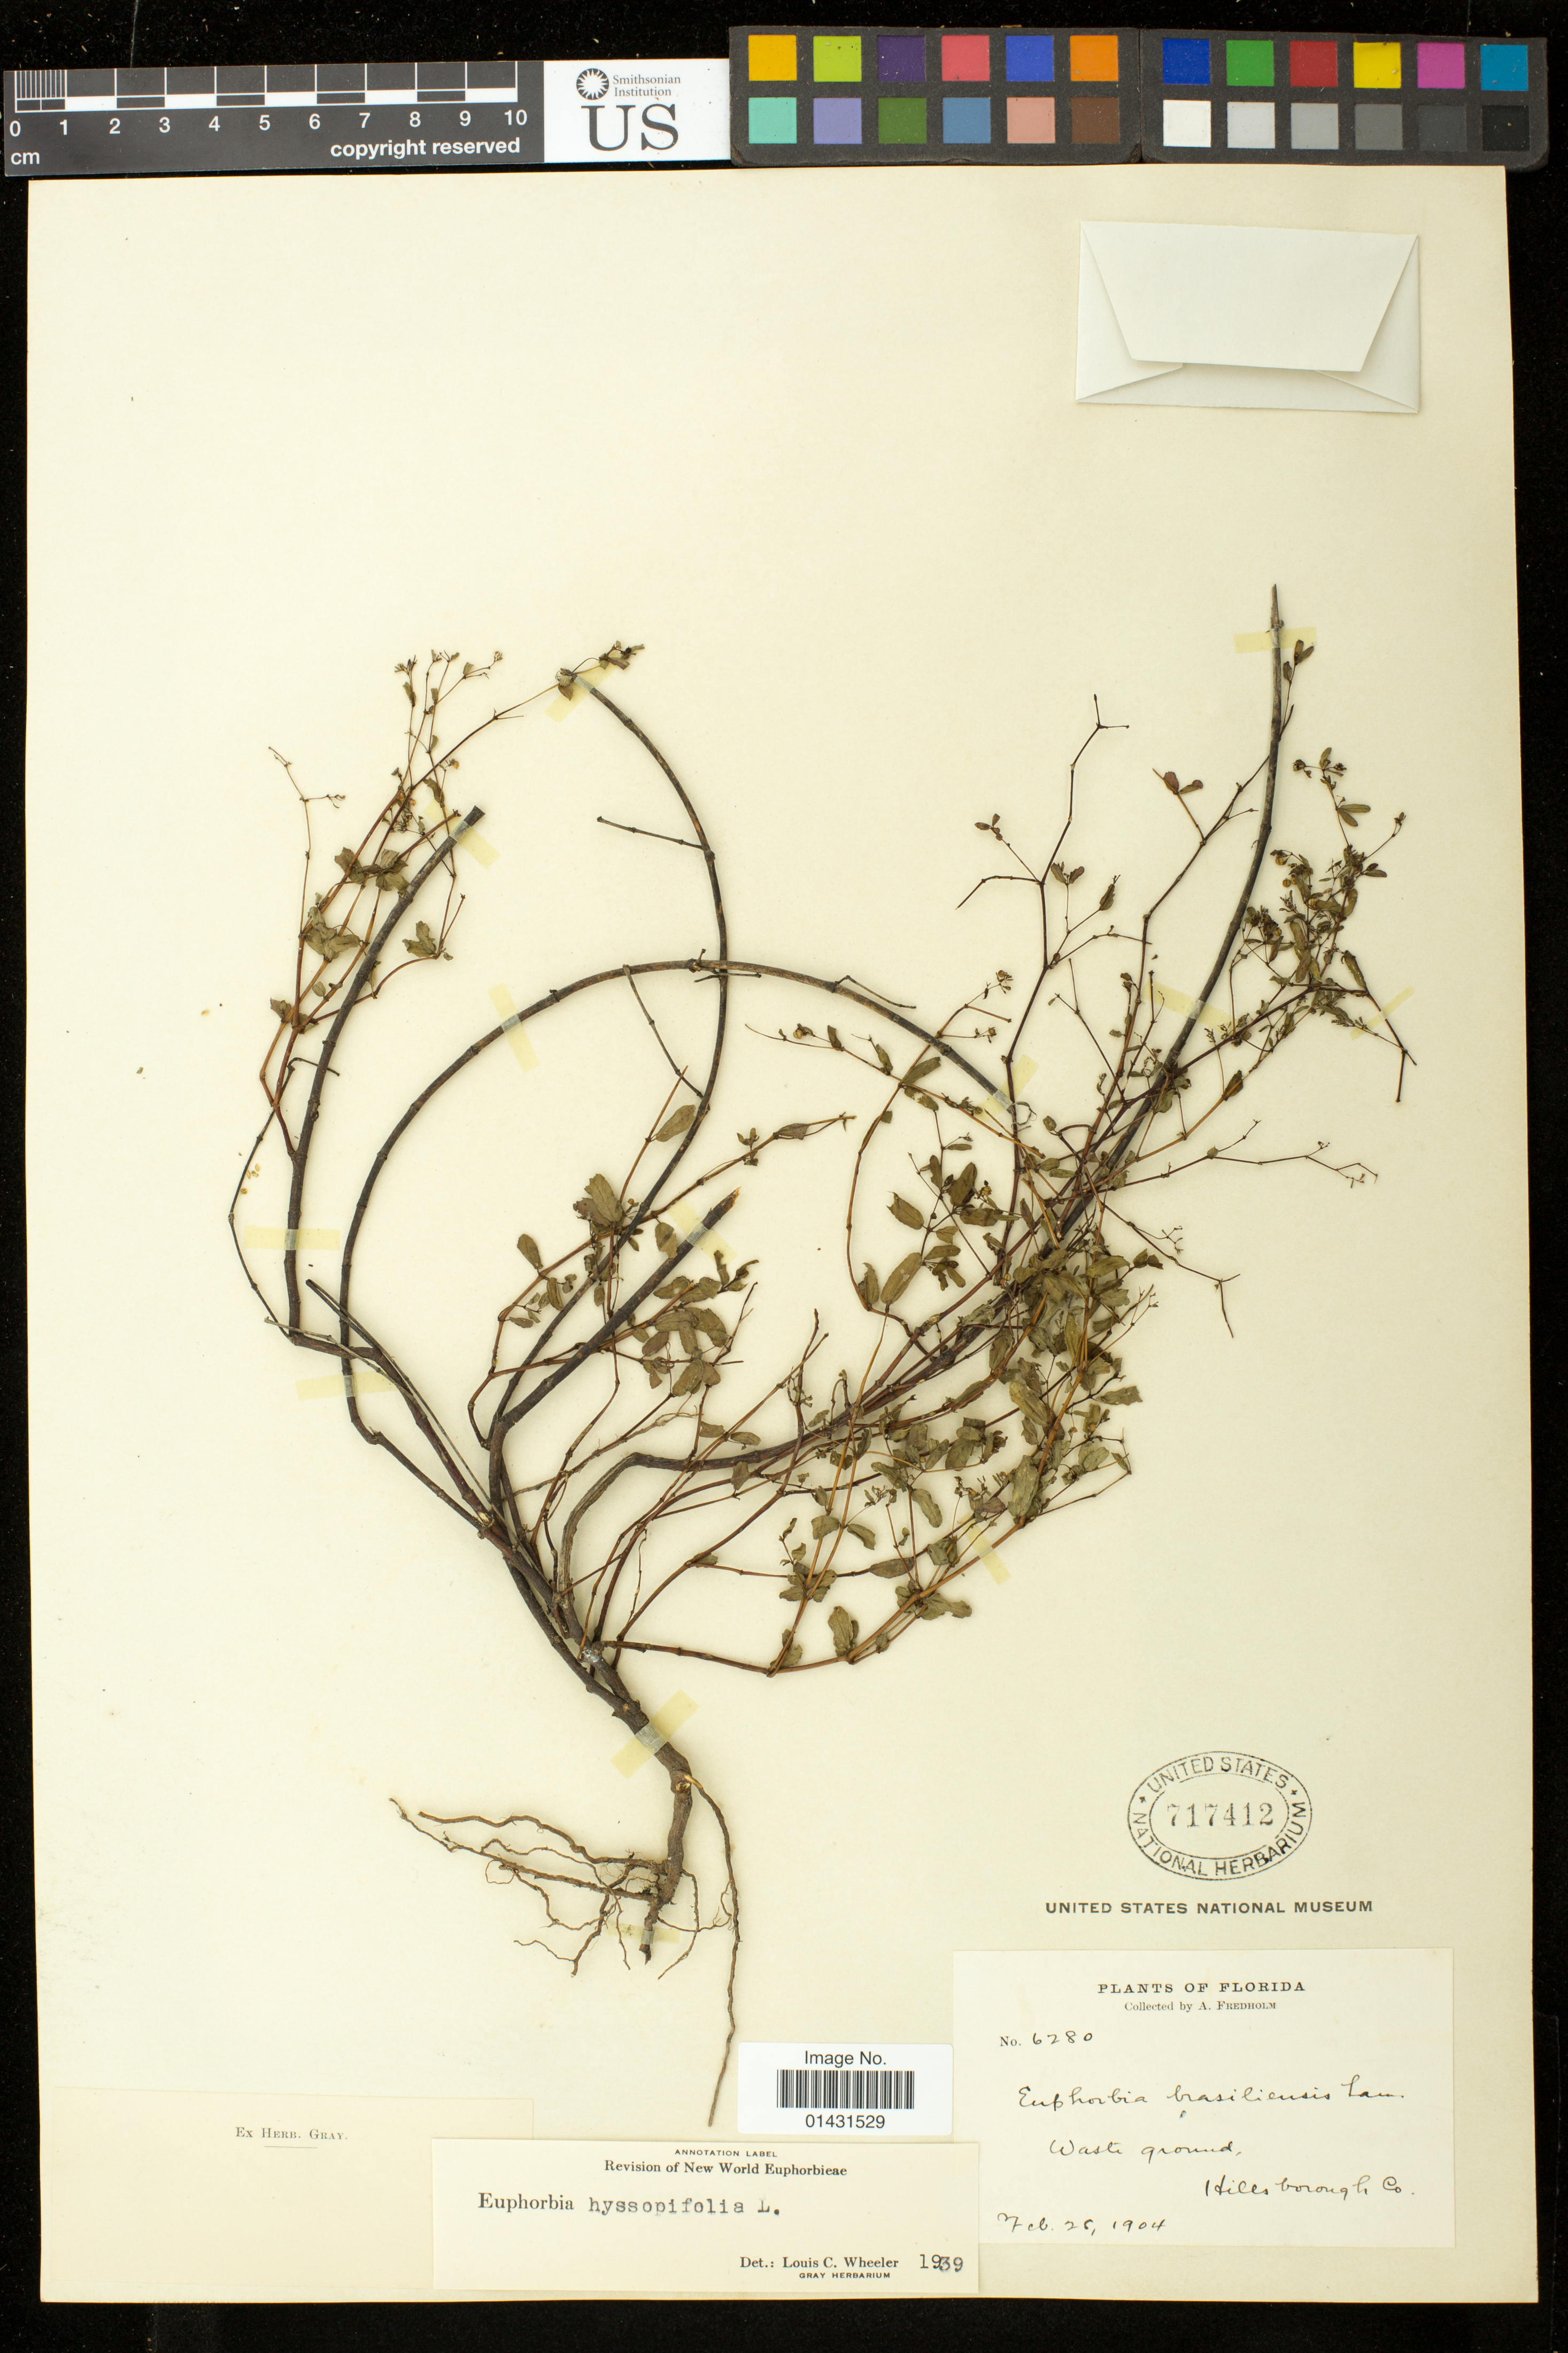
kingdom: Plantae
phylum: Tracheophyta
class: Magnoliopsida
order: Malpighiales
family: Euphorbiaceae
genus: Euphorbia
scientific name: Euphorbia hyssopifolia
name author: L.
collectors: A. J. Fredholm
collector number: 6280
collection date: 1904-02-25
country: United States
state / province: Florida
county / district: Hillsborough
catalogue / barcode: US 717412